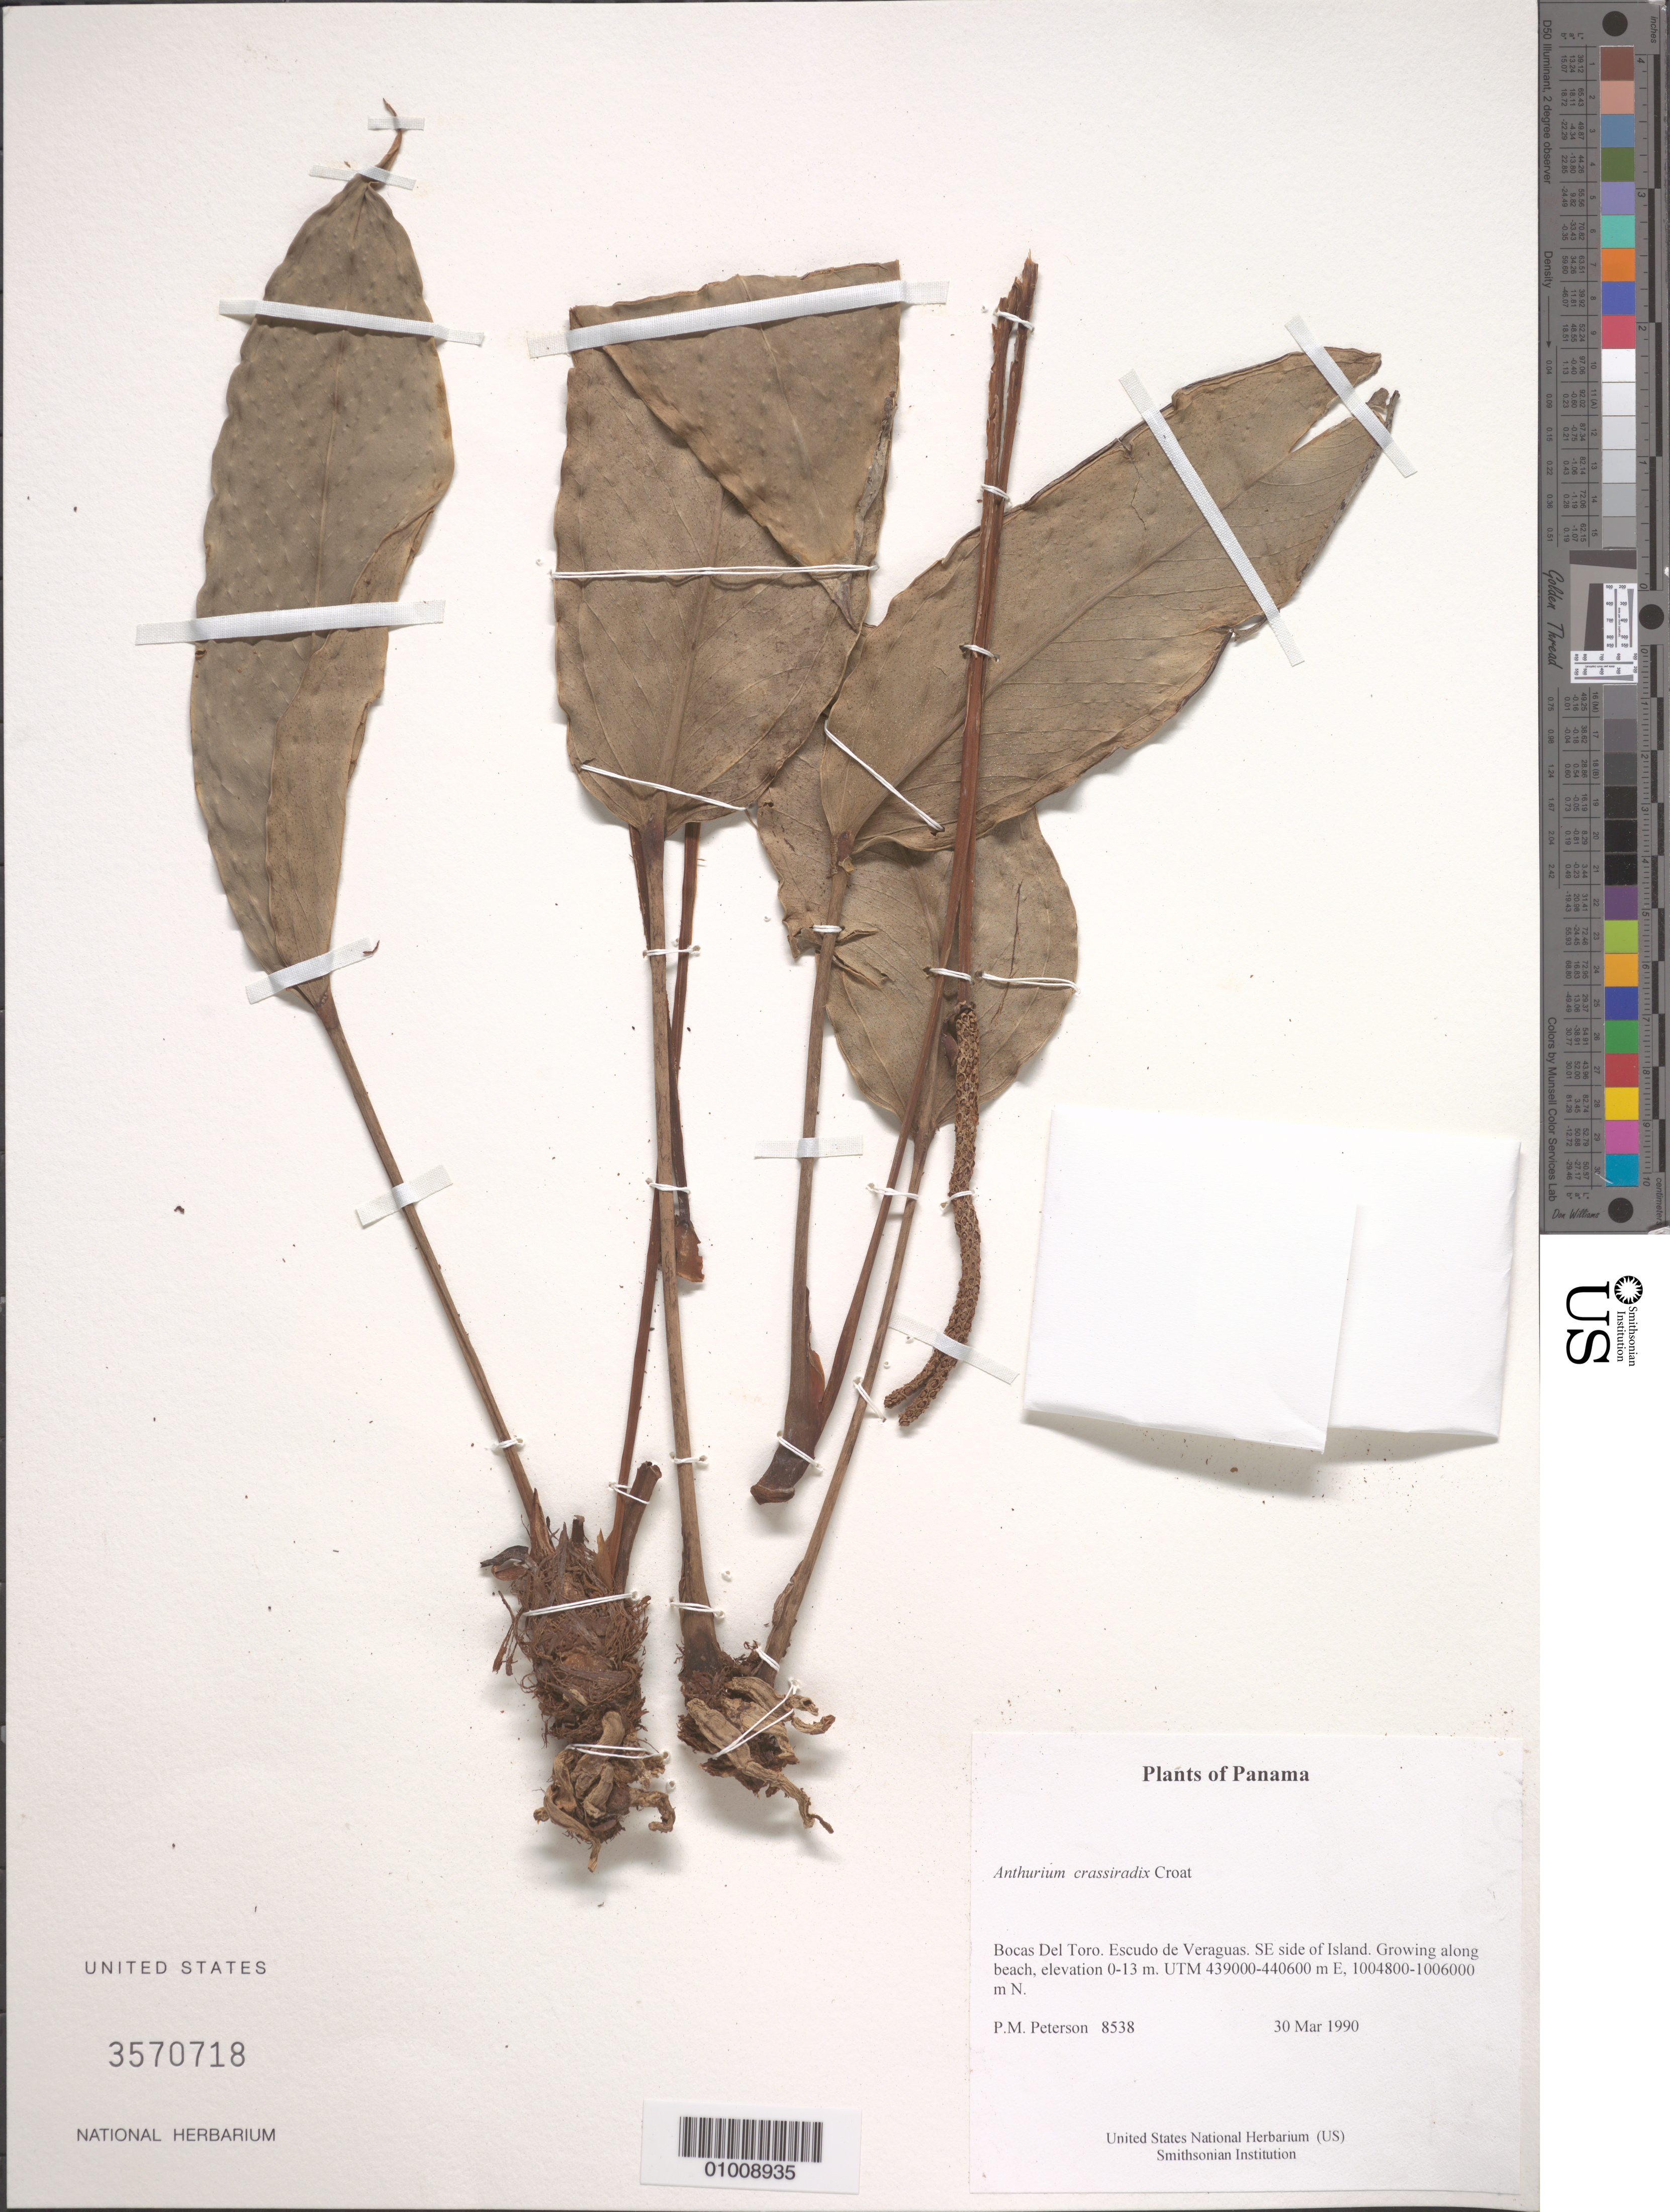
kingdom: Plantae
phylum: Tracheophyta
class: Liliopsida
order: Alismatales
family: Araceae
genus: Anthurium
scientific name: Anthurium crassiradix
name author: Croat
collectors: P. M. Peterson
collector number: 08538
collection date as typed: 30 Mar 1990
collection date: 1990-03-30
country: Panama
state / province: Bocas del Toro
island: Escudo de Veraguas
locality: SE side of Island.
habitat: Growing along beach, elevation 0-13 m. UTM 439000-440600 m E, 1004800-1006000 m N.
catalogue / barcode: US 3570718